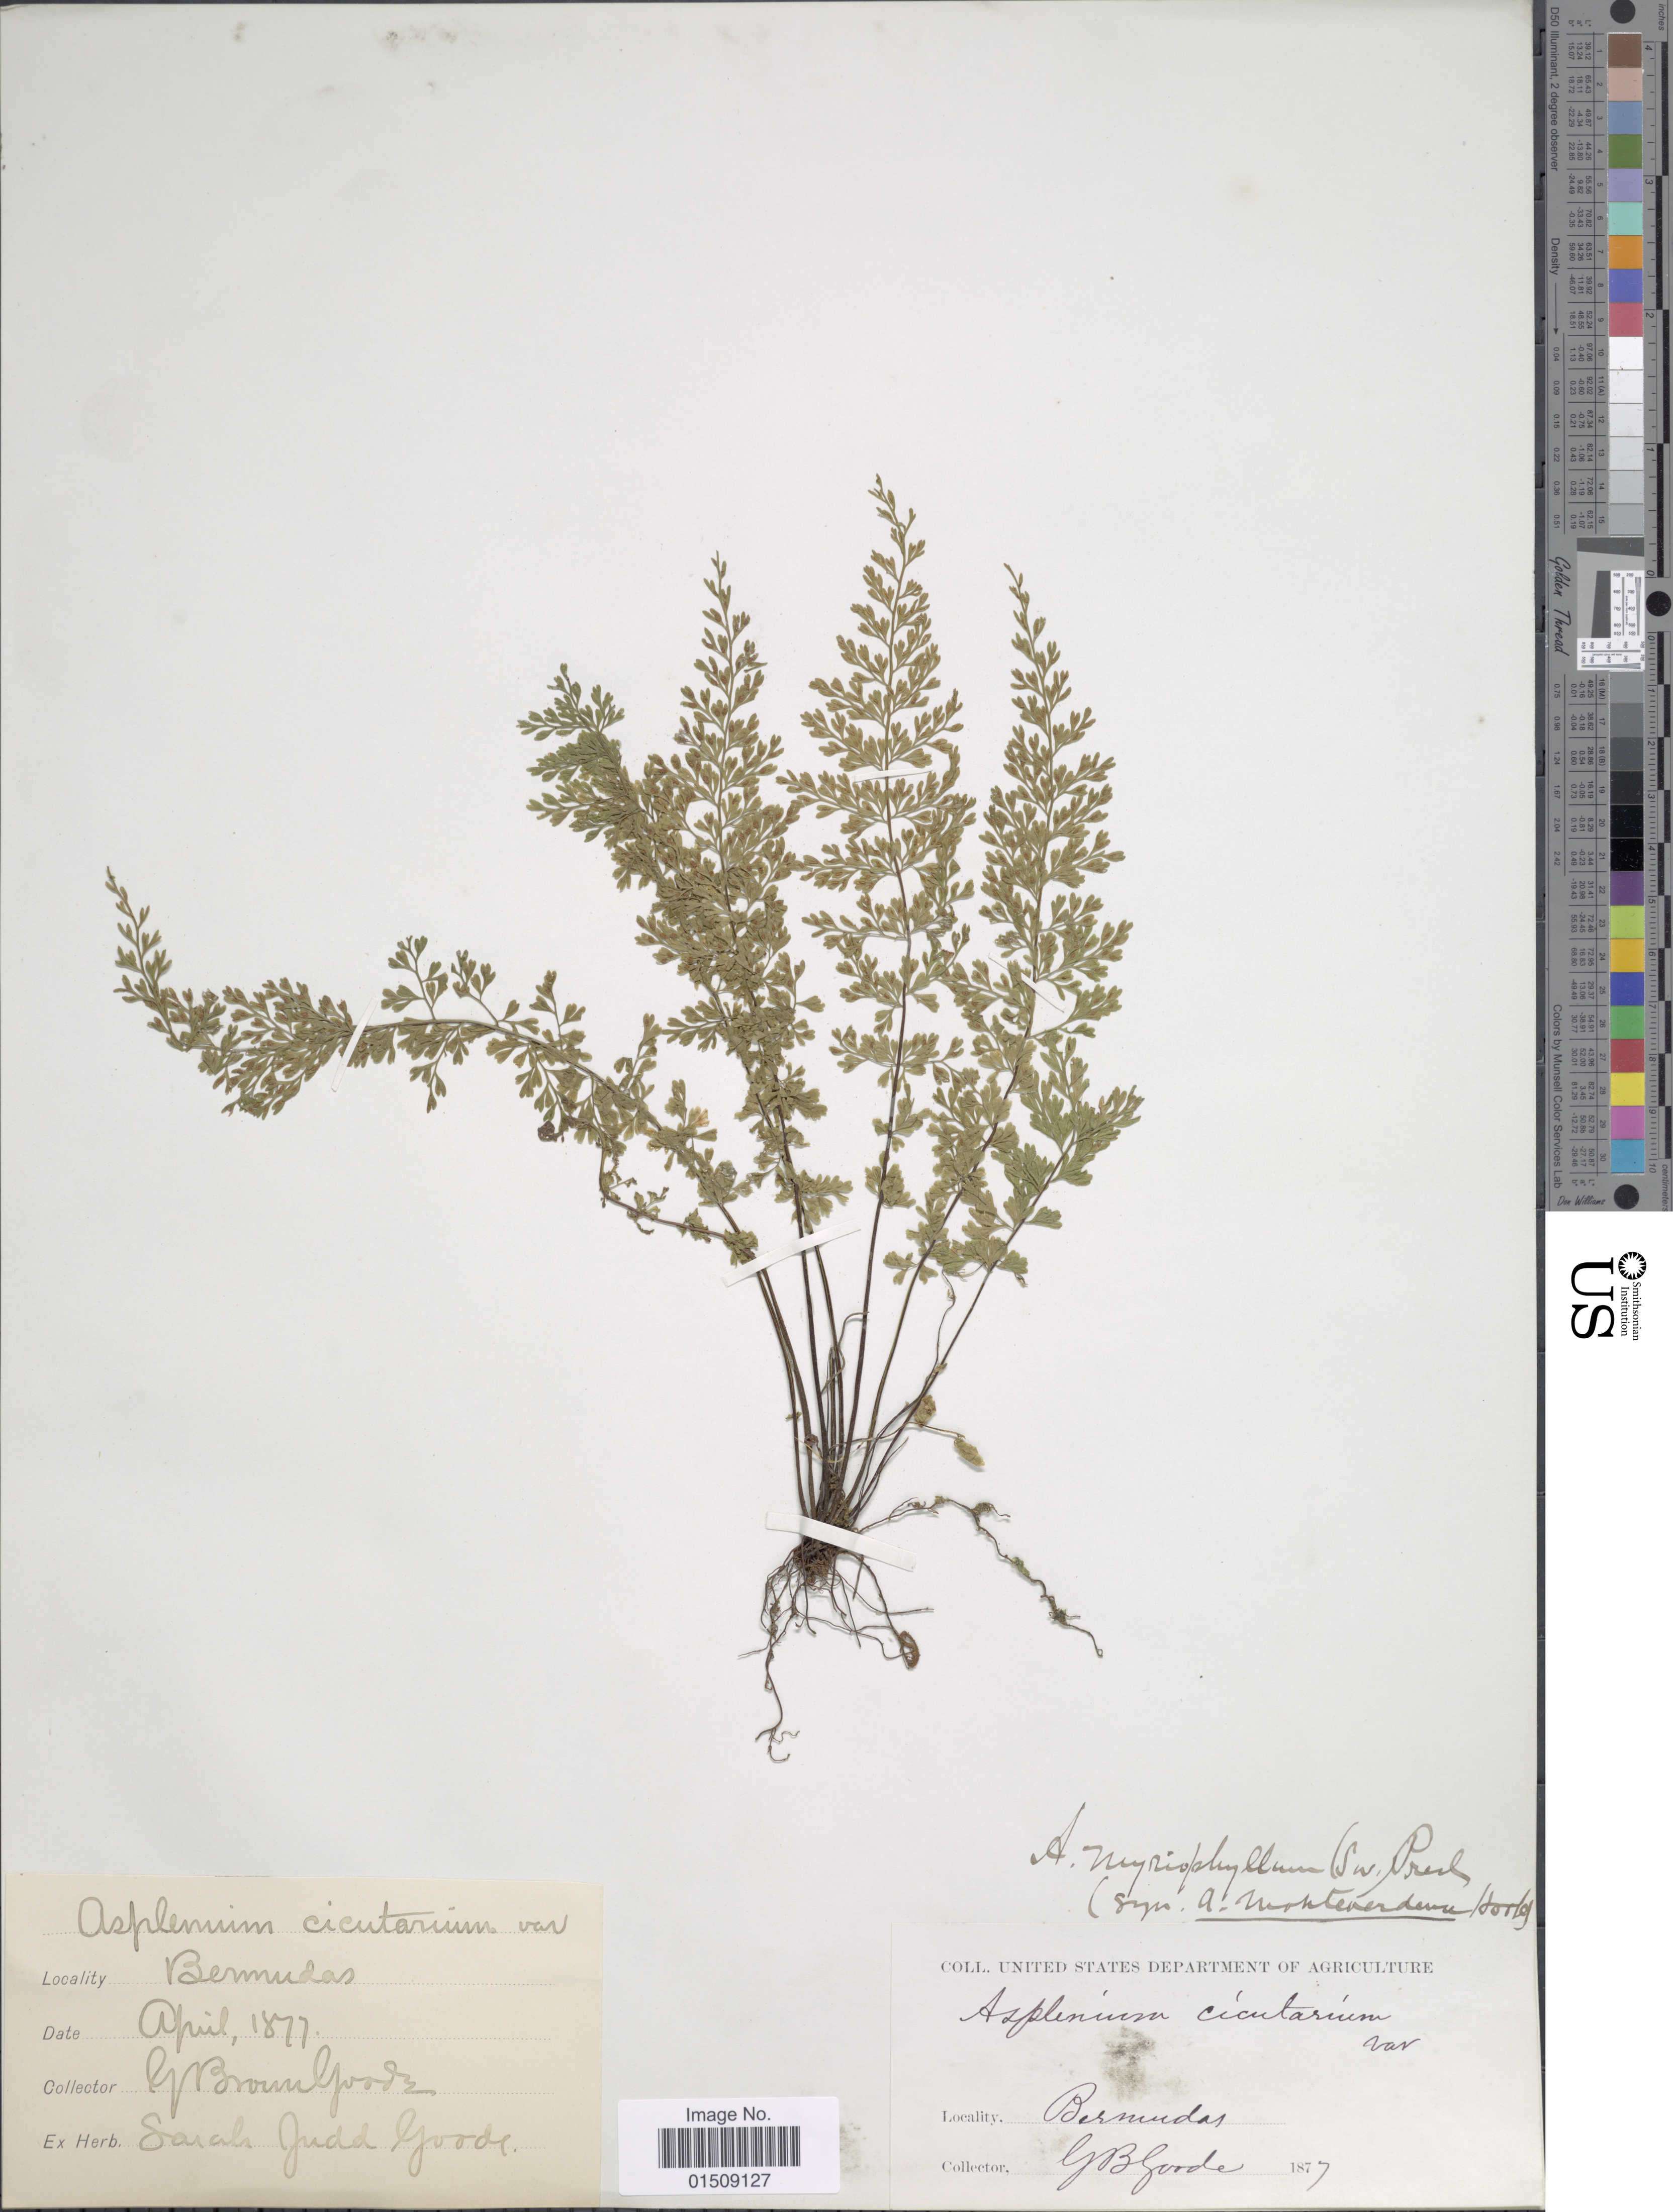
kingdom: Plantae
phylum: Tracheophyta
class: Polypodiopsida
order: Polypodiales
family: Aspleniaceae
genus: Asplenium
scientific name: Asplenium myriophyllum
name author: (Sw.) C. Presl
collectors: G. Gorde & S. Gorde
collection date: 1877-04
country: Bermuda